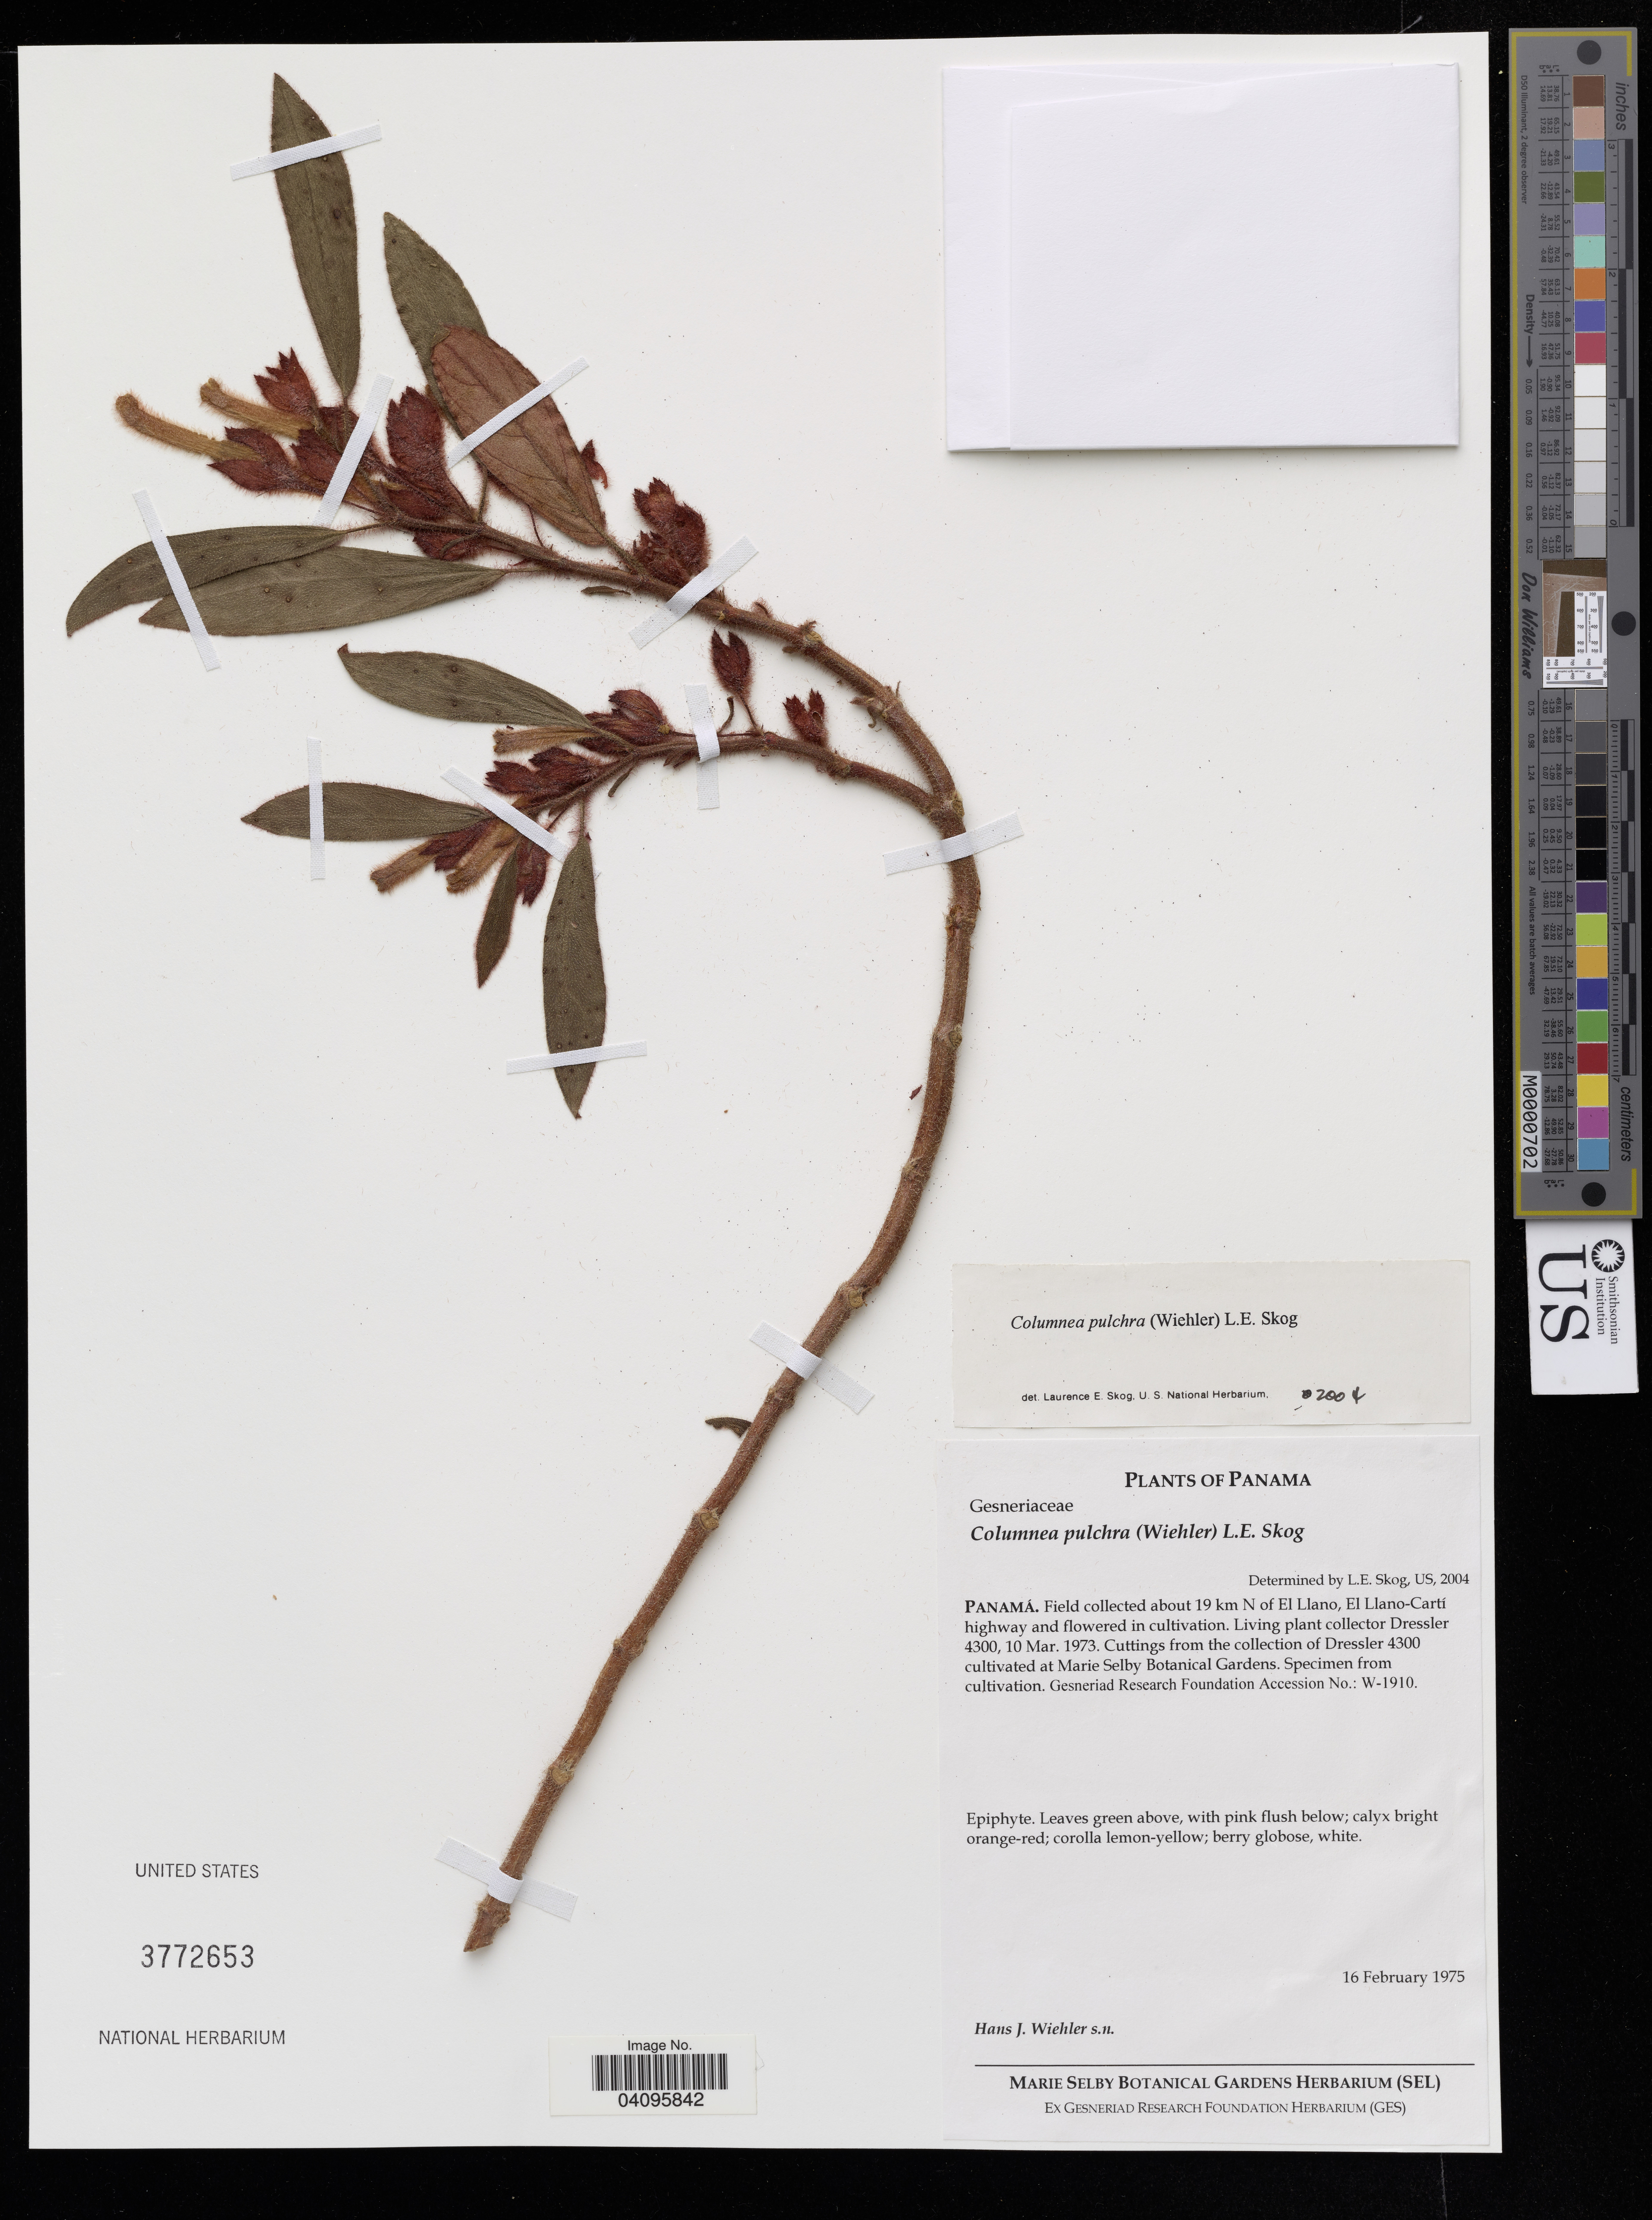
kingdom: Plantae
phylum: Tracheophyta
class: Magnoliopsida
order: Lamiales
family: Gesneriaceae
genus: Columnea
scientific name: Columnea pulchra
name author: (Wiehler) L.E. Skog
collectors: -- Dressler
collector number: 4300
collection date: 1973-03-10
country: Panama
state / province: Panamá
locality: About 19 km N of El Llano, El Llano-Cartí highway.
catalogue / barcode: US 3772653